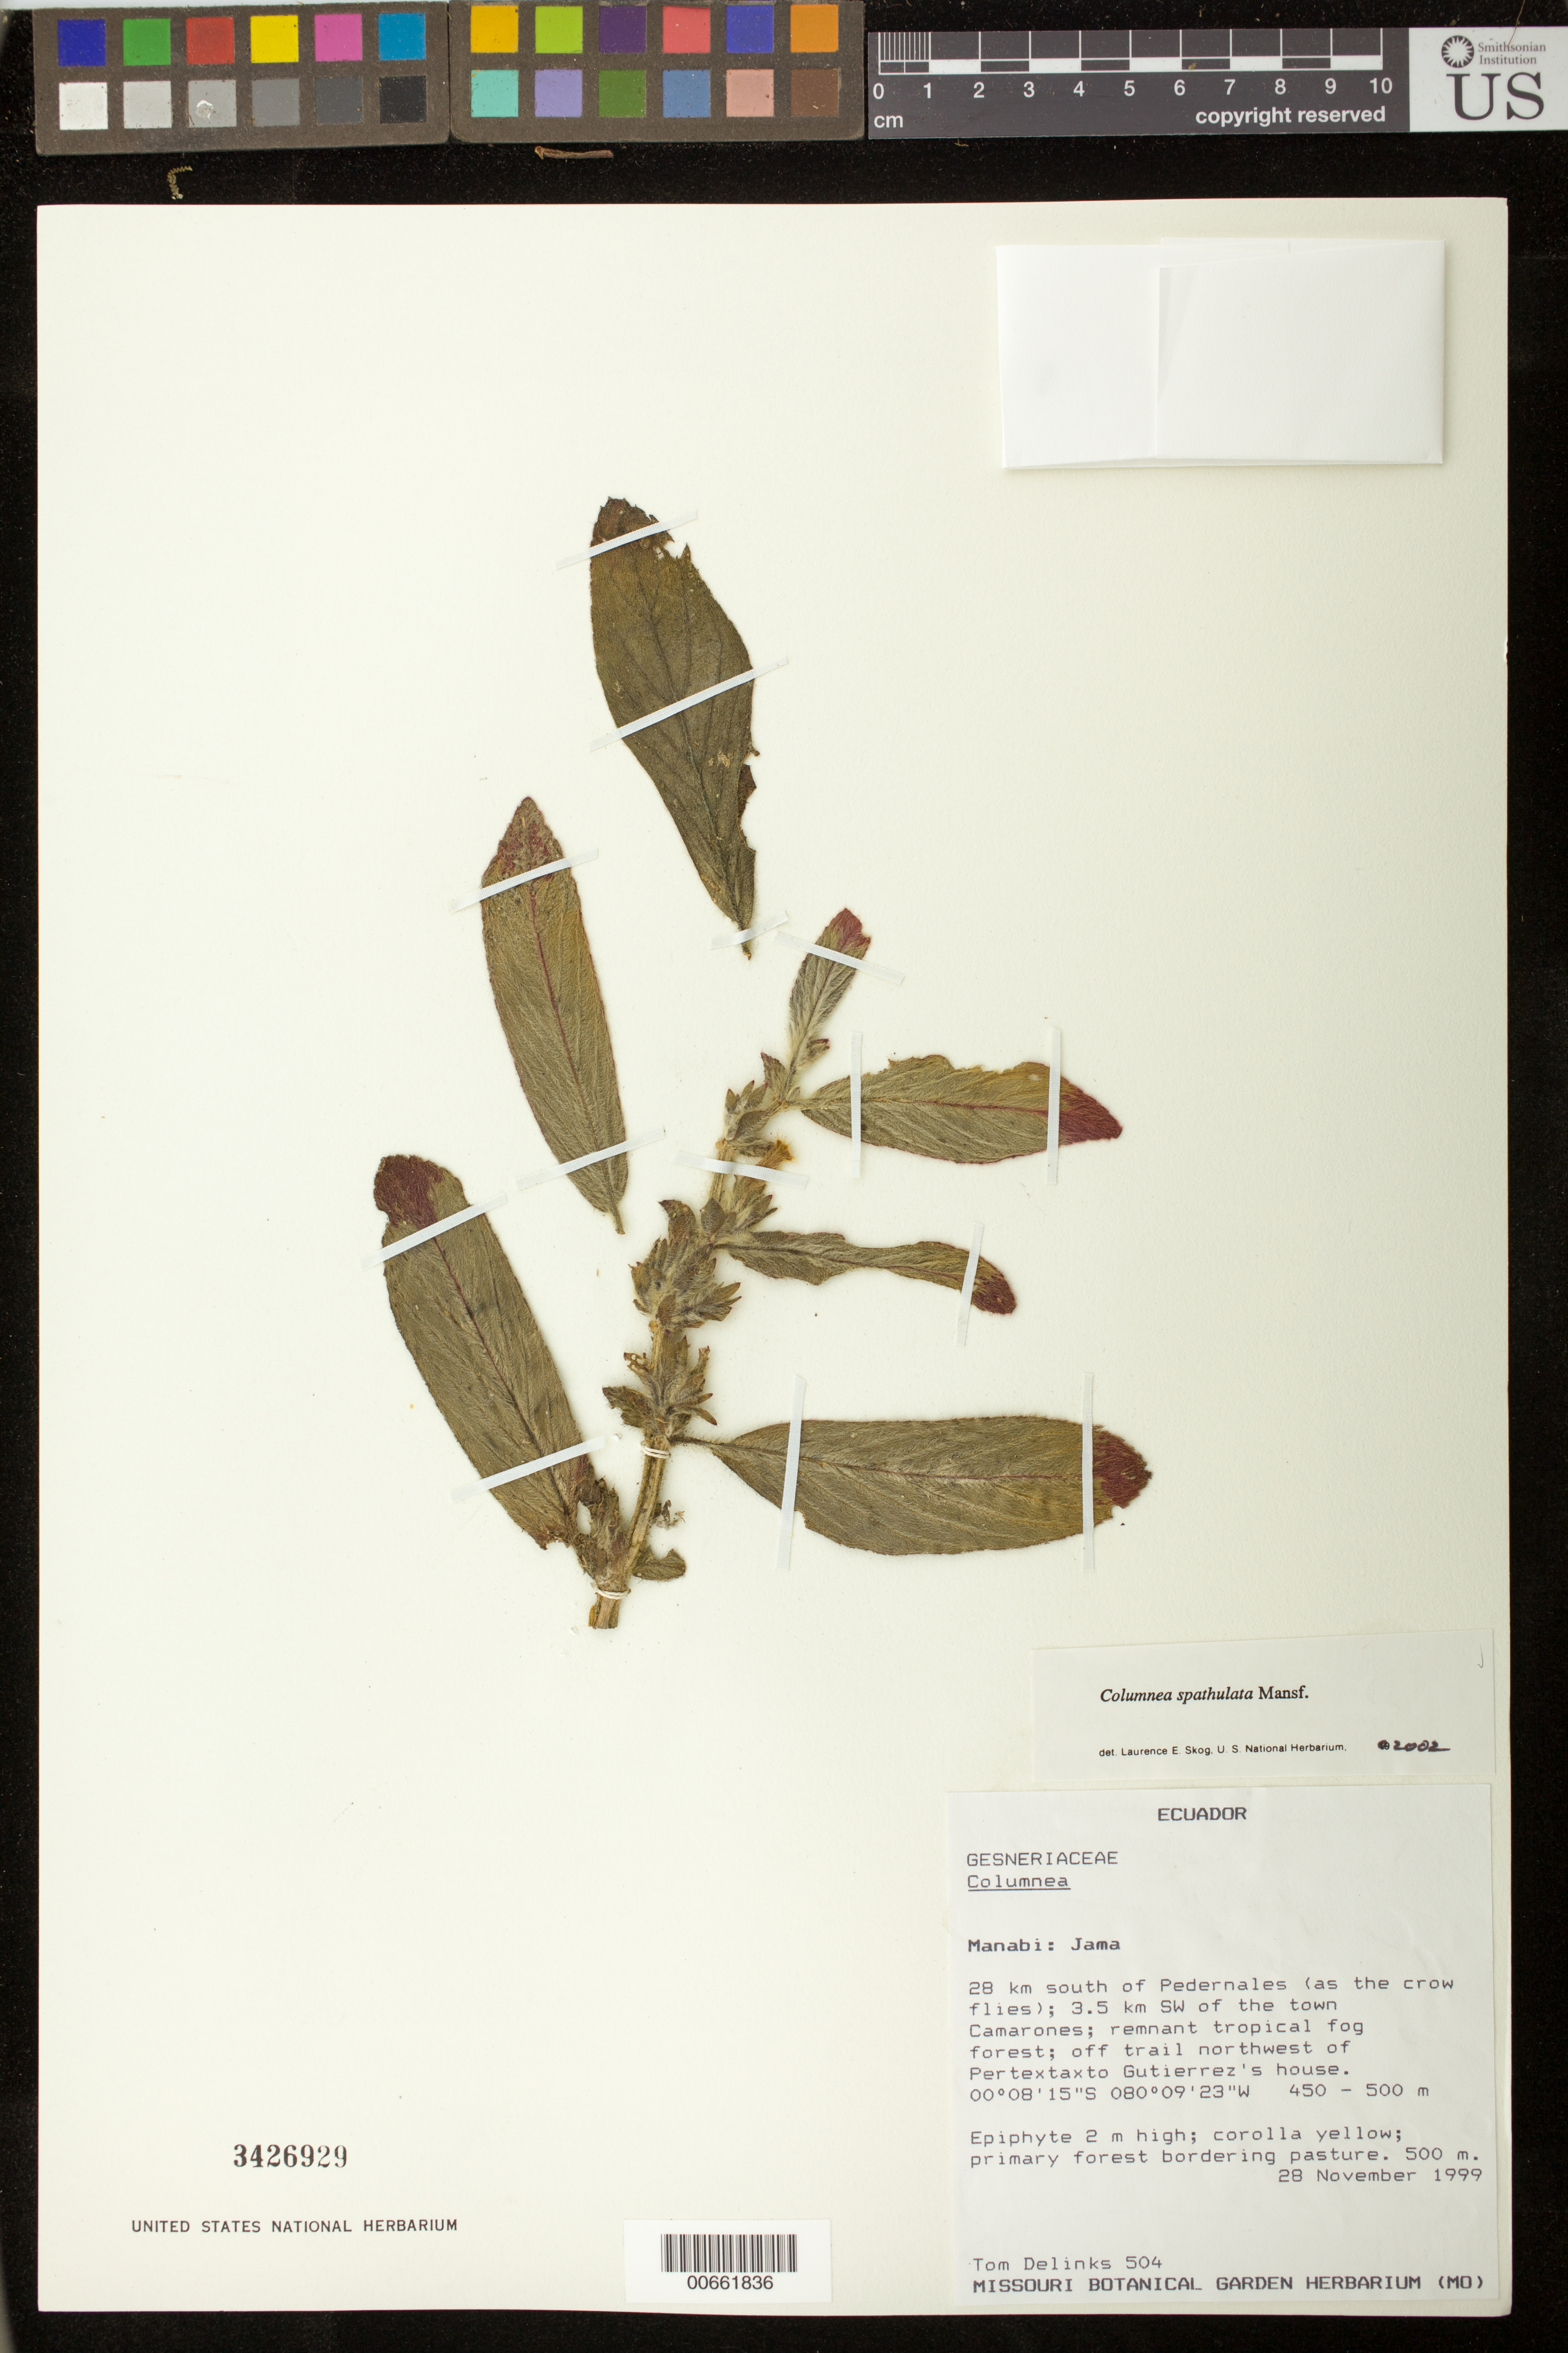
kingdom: Plantae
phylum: Tracheophyta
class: Magnoliopsida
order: Lamiales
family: Gesneriaceae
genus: Columnea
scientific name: Columnea spathulata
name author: Mansf.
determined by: Clark, J. L., (SEL), The Marie Selby Botanical Garden (UNITED STATES)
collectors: T. Delinks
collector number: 504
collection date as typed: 28 Nov 1999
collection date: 1999-11-28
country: Ecuador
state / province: Manabí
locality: Jama, 28 km south of Pedernales (as the crow flies); 3.5 km SW of the town Camarones; off trail northwest of Pertextaxto Gutierrez's house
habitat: Remnant tropical fog forest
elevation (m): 450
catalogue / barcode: US 3426929